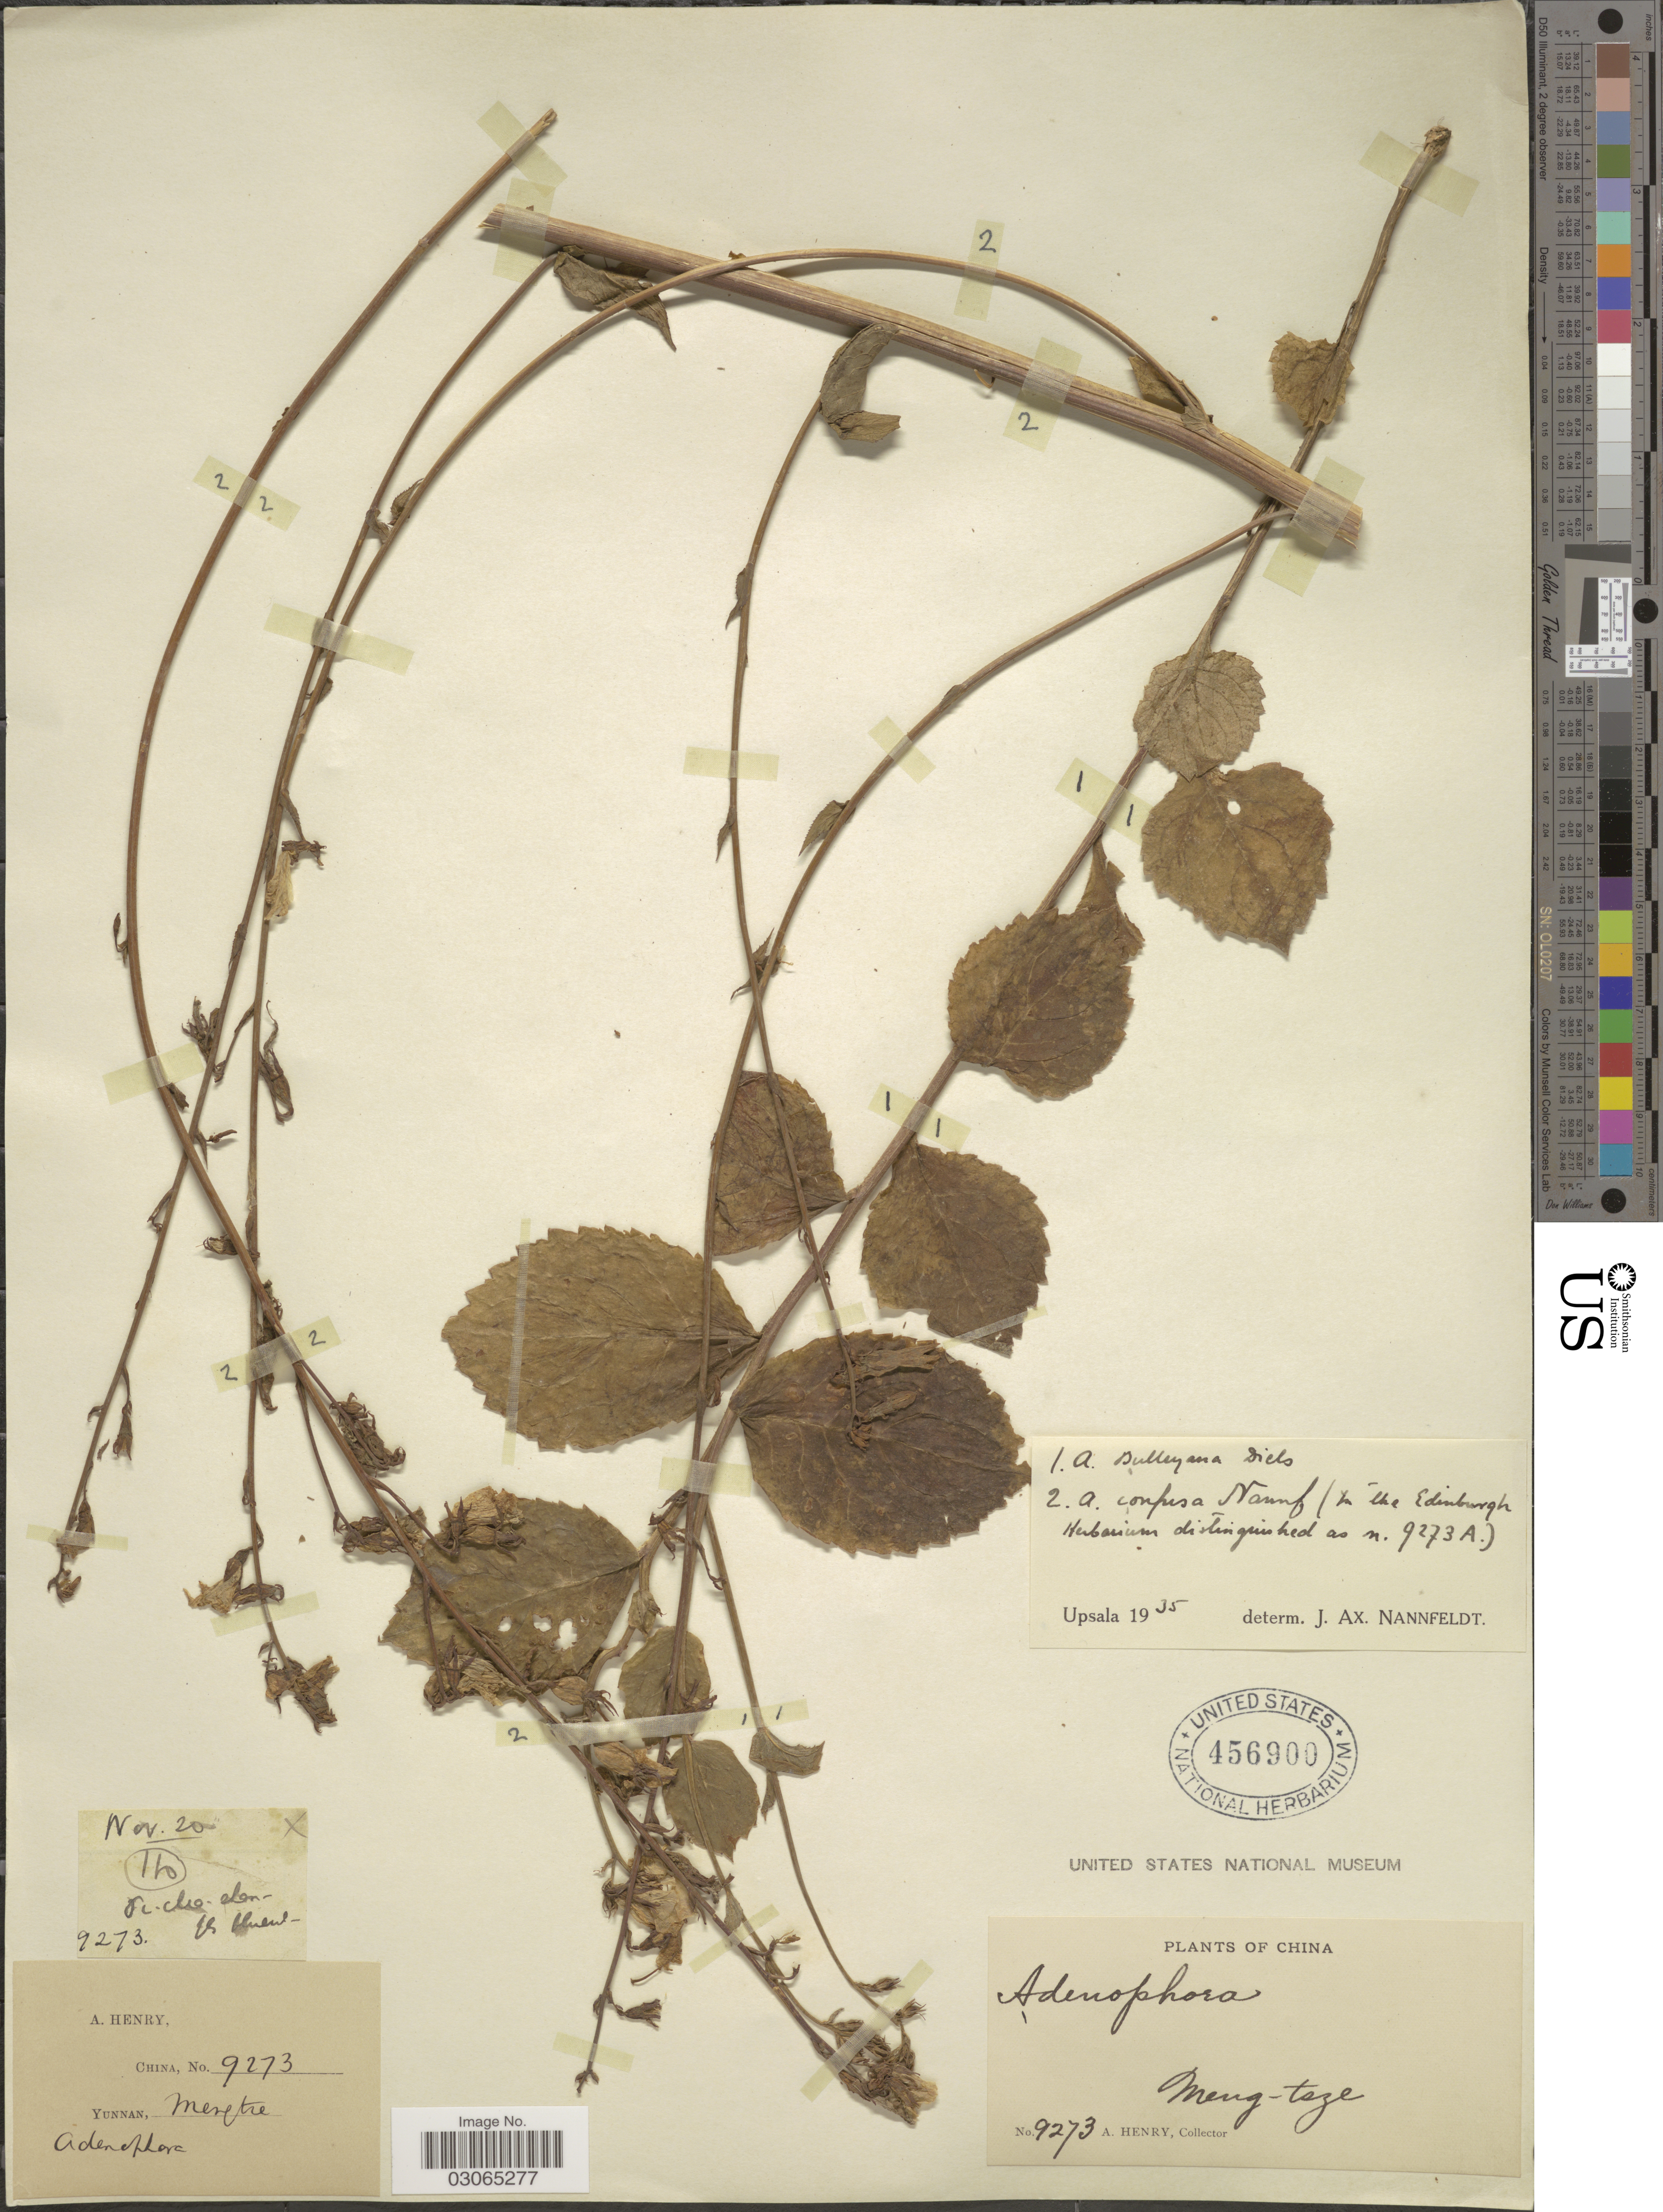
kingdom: Plantae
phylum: Tracheophyta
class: Magnoliopsida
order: Asterales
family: Campanulaceae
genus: Adenophora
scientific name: Adenophora bulleyana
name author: Diels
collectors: A. Henry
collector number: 9273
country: China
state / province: Yunnan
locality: Mengtze. Pi-cho-shan. Ho.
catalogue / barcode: US 456900